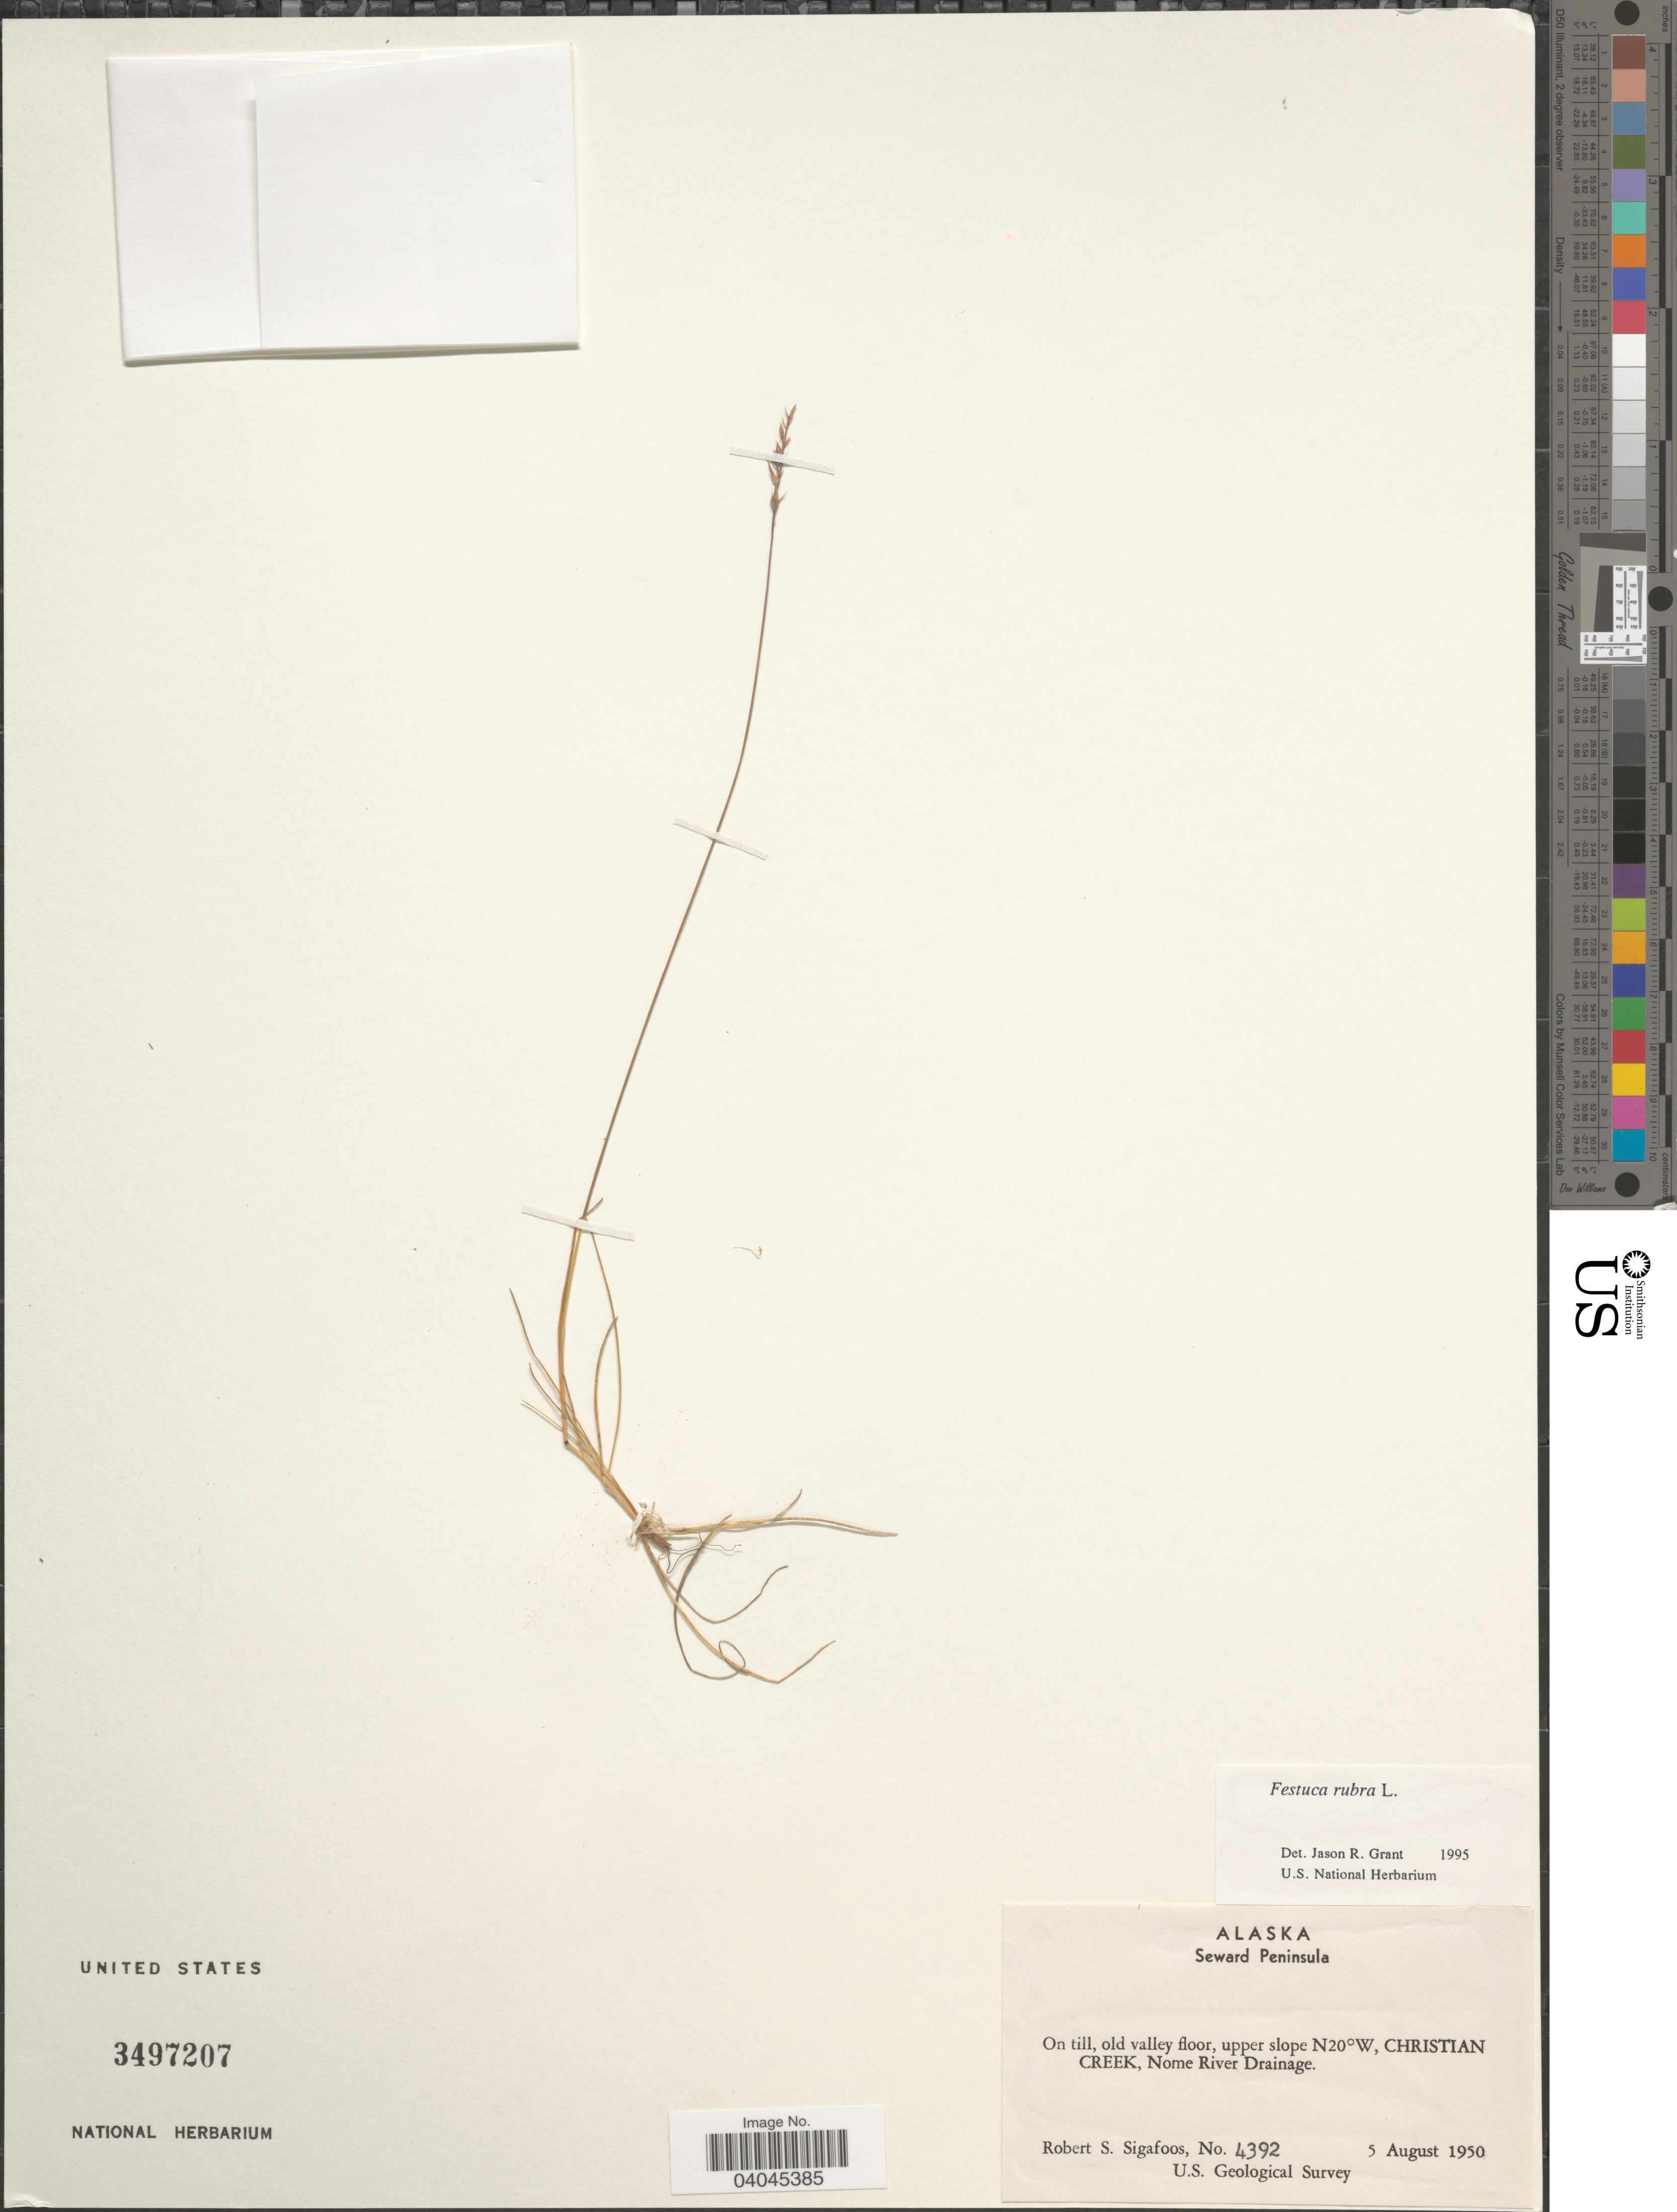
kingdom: Plantae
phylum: Tracheophyta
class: Liliopsida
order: Poales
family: Poaceae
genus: Festuca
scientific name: Festuca rubra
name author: L.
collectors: R. Sigafoos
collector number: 4392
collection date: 1950-08-05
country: United States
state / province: Alaska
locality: Seward Peninsula. On till, old valley floor, upper slope N20°W, Christian Creek, Nome River Drainage.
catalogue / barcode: US 3497207